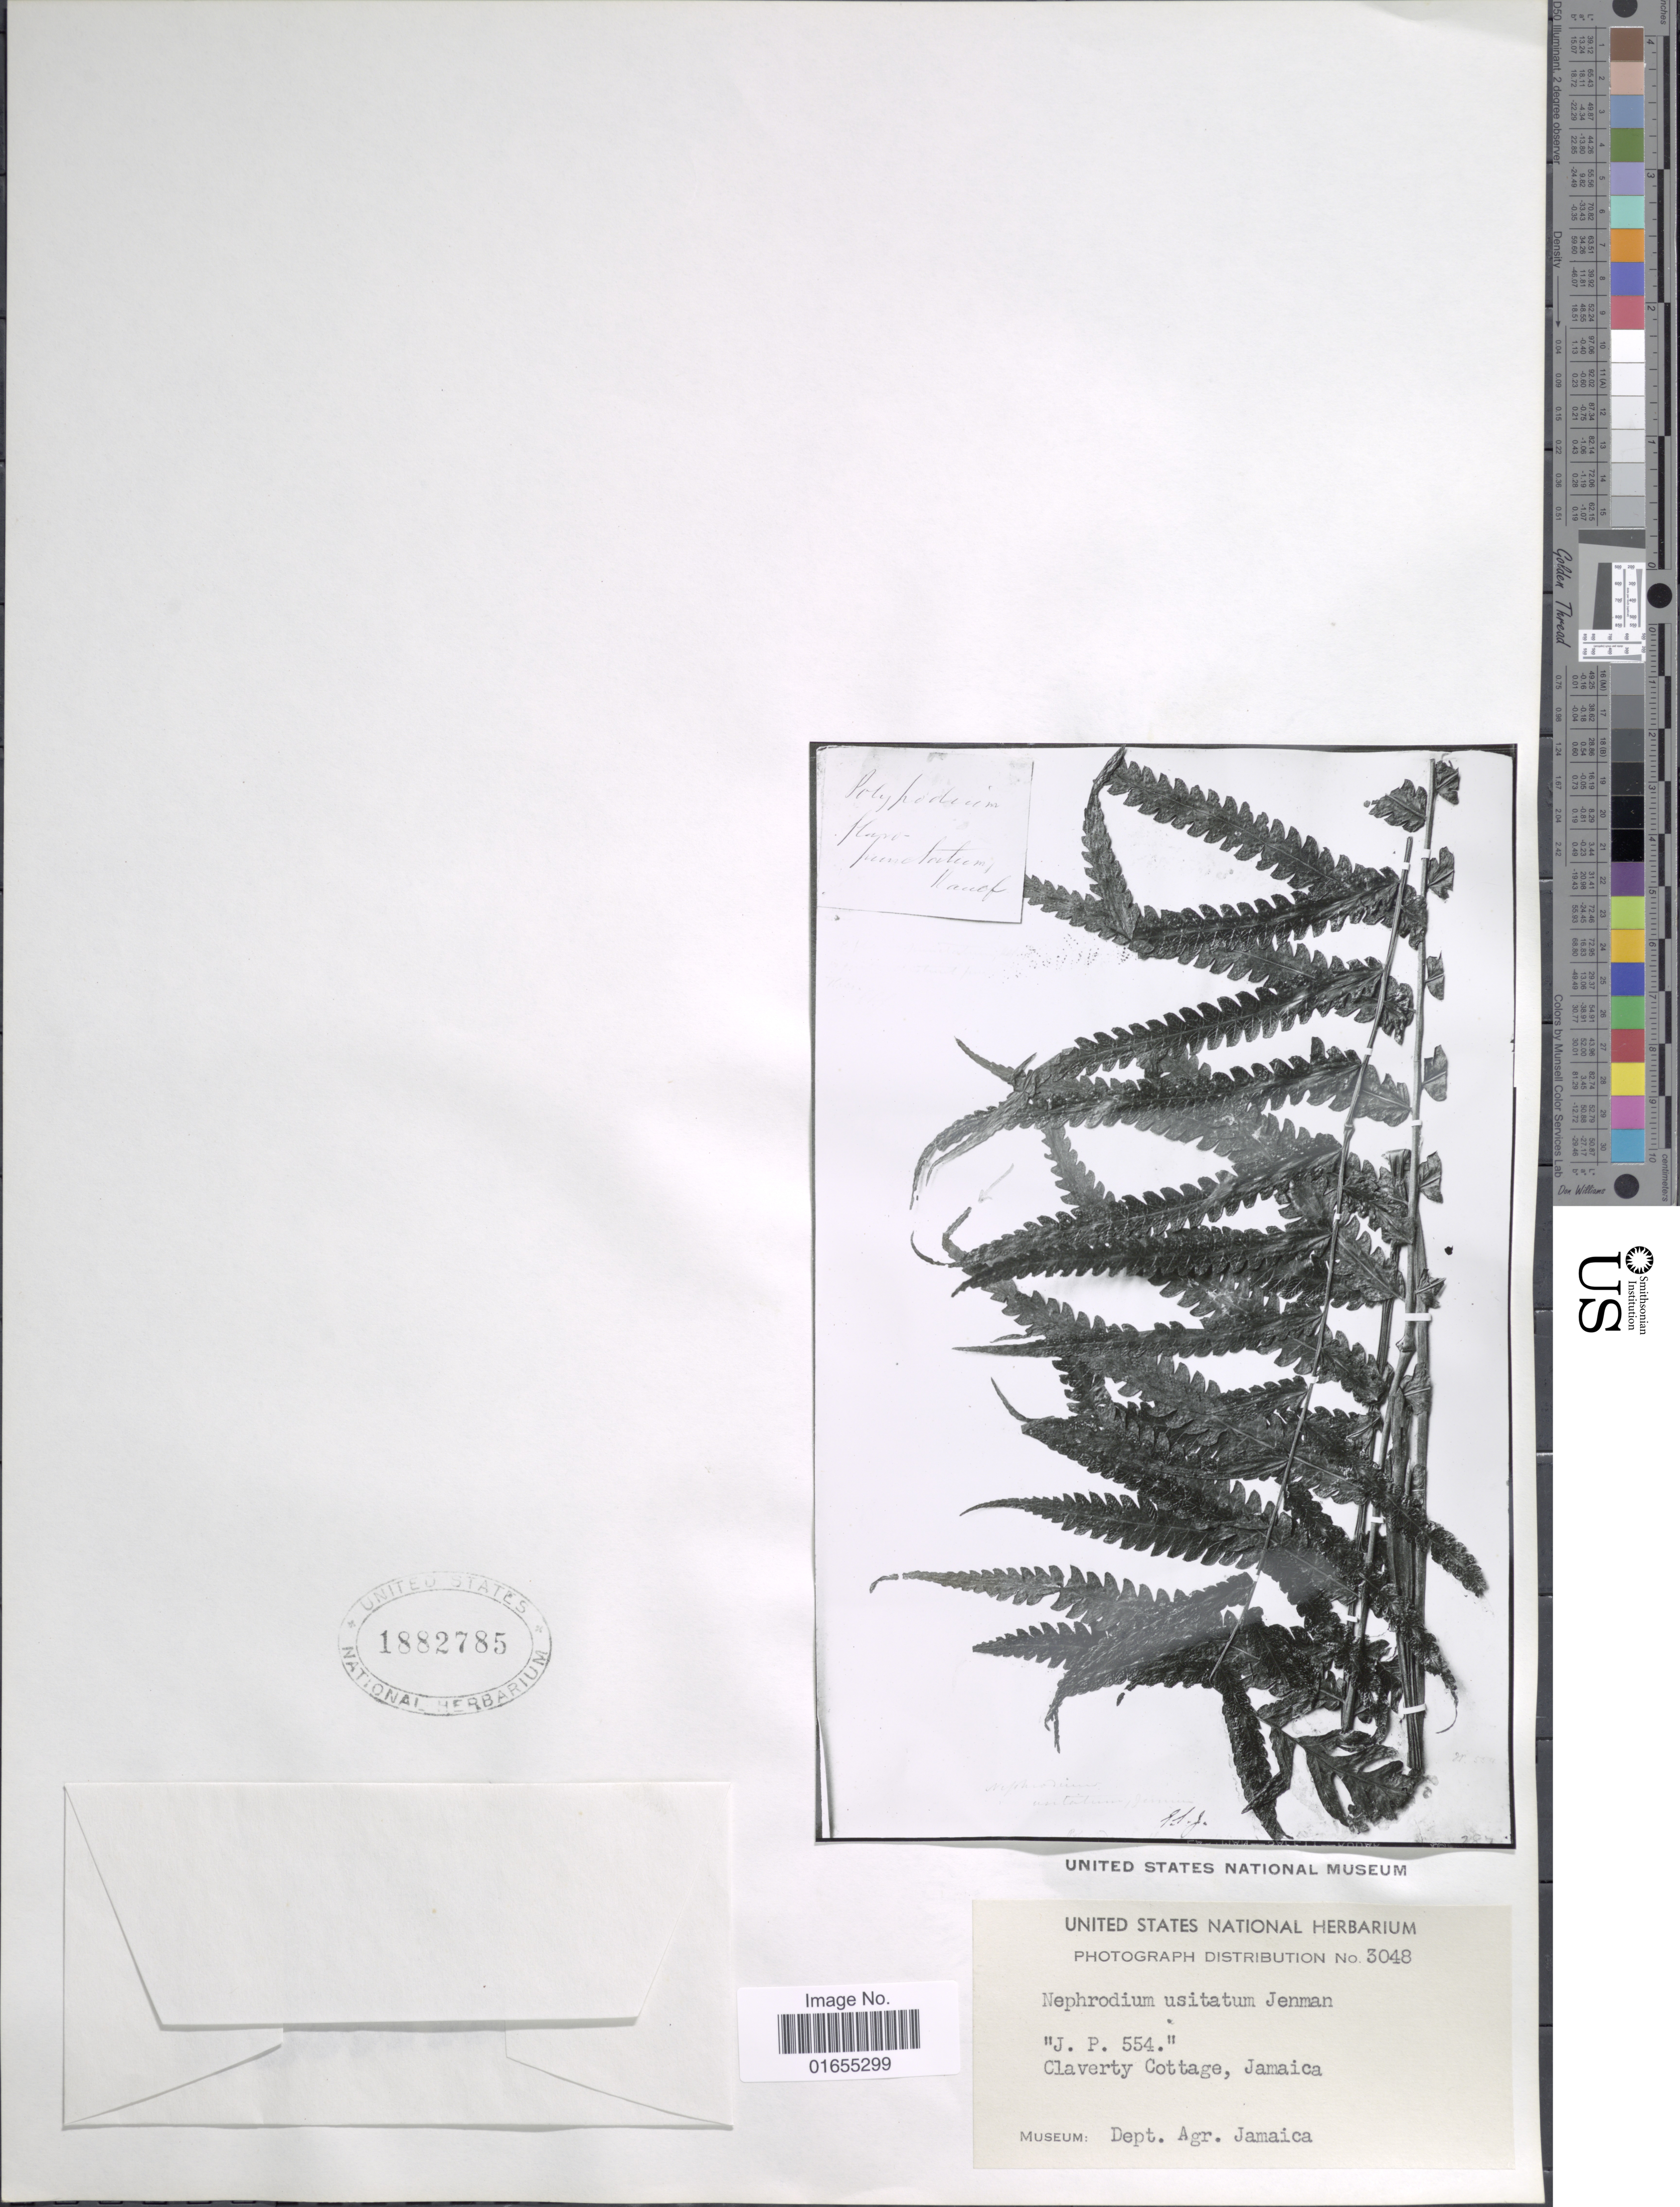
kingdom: Plantae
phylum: Tracheophyta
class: Polypodiopsida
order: Polypodiales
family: Thelypteridaceae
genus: Goniopteris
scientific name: Goniopteris venusta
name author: (Heward) Pic. Serm.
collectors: J.P.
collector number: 554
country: Jamaica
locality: Claverty Cottage. Dept. Agr. Jamaica.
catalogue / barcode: US 1882785